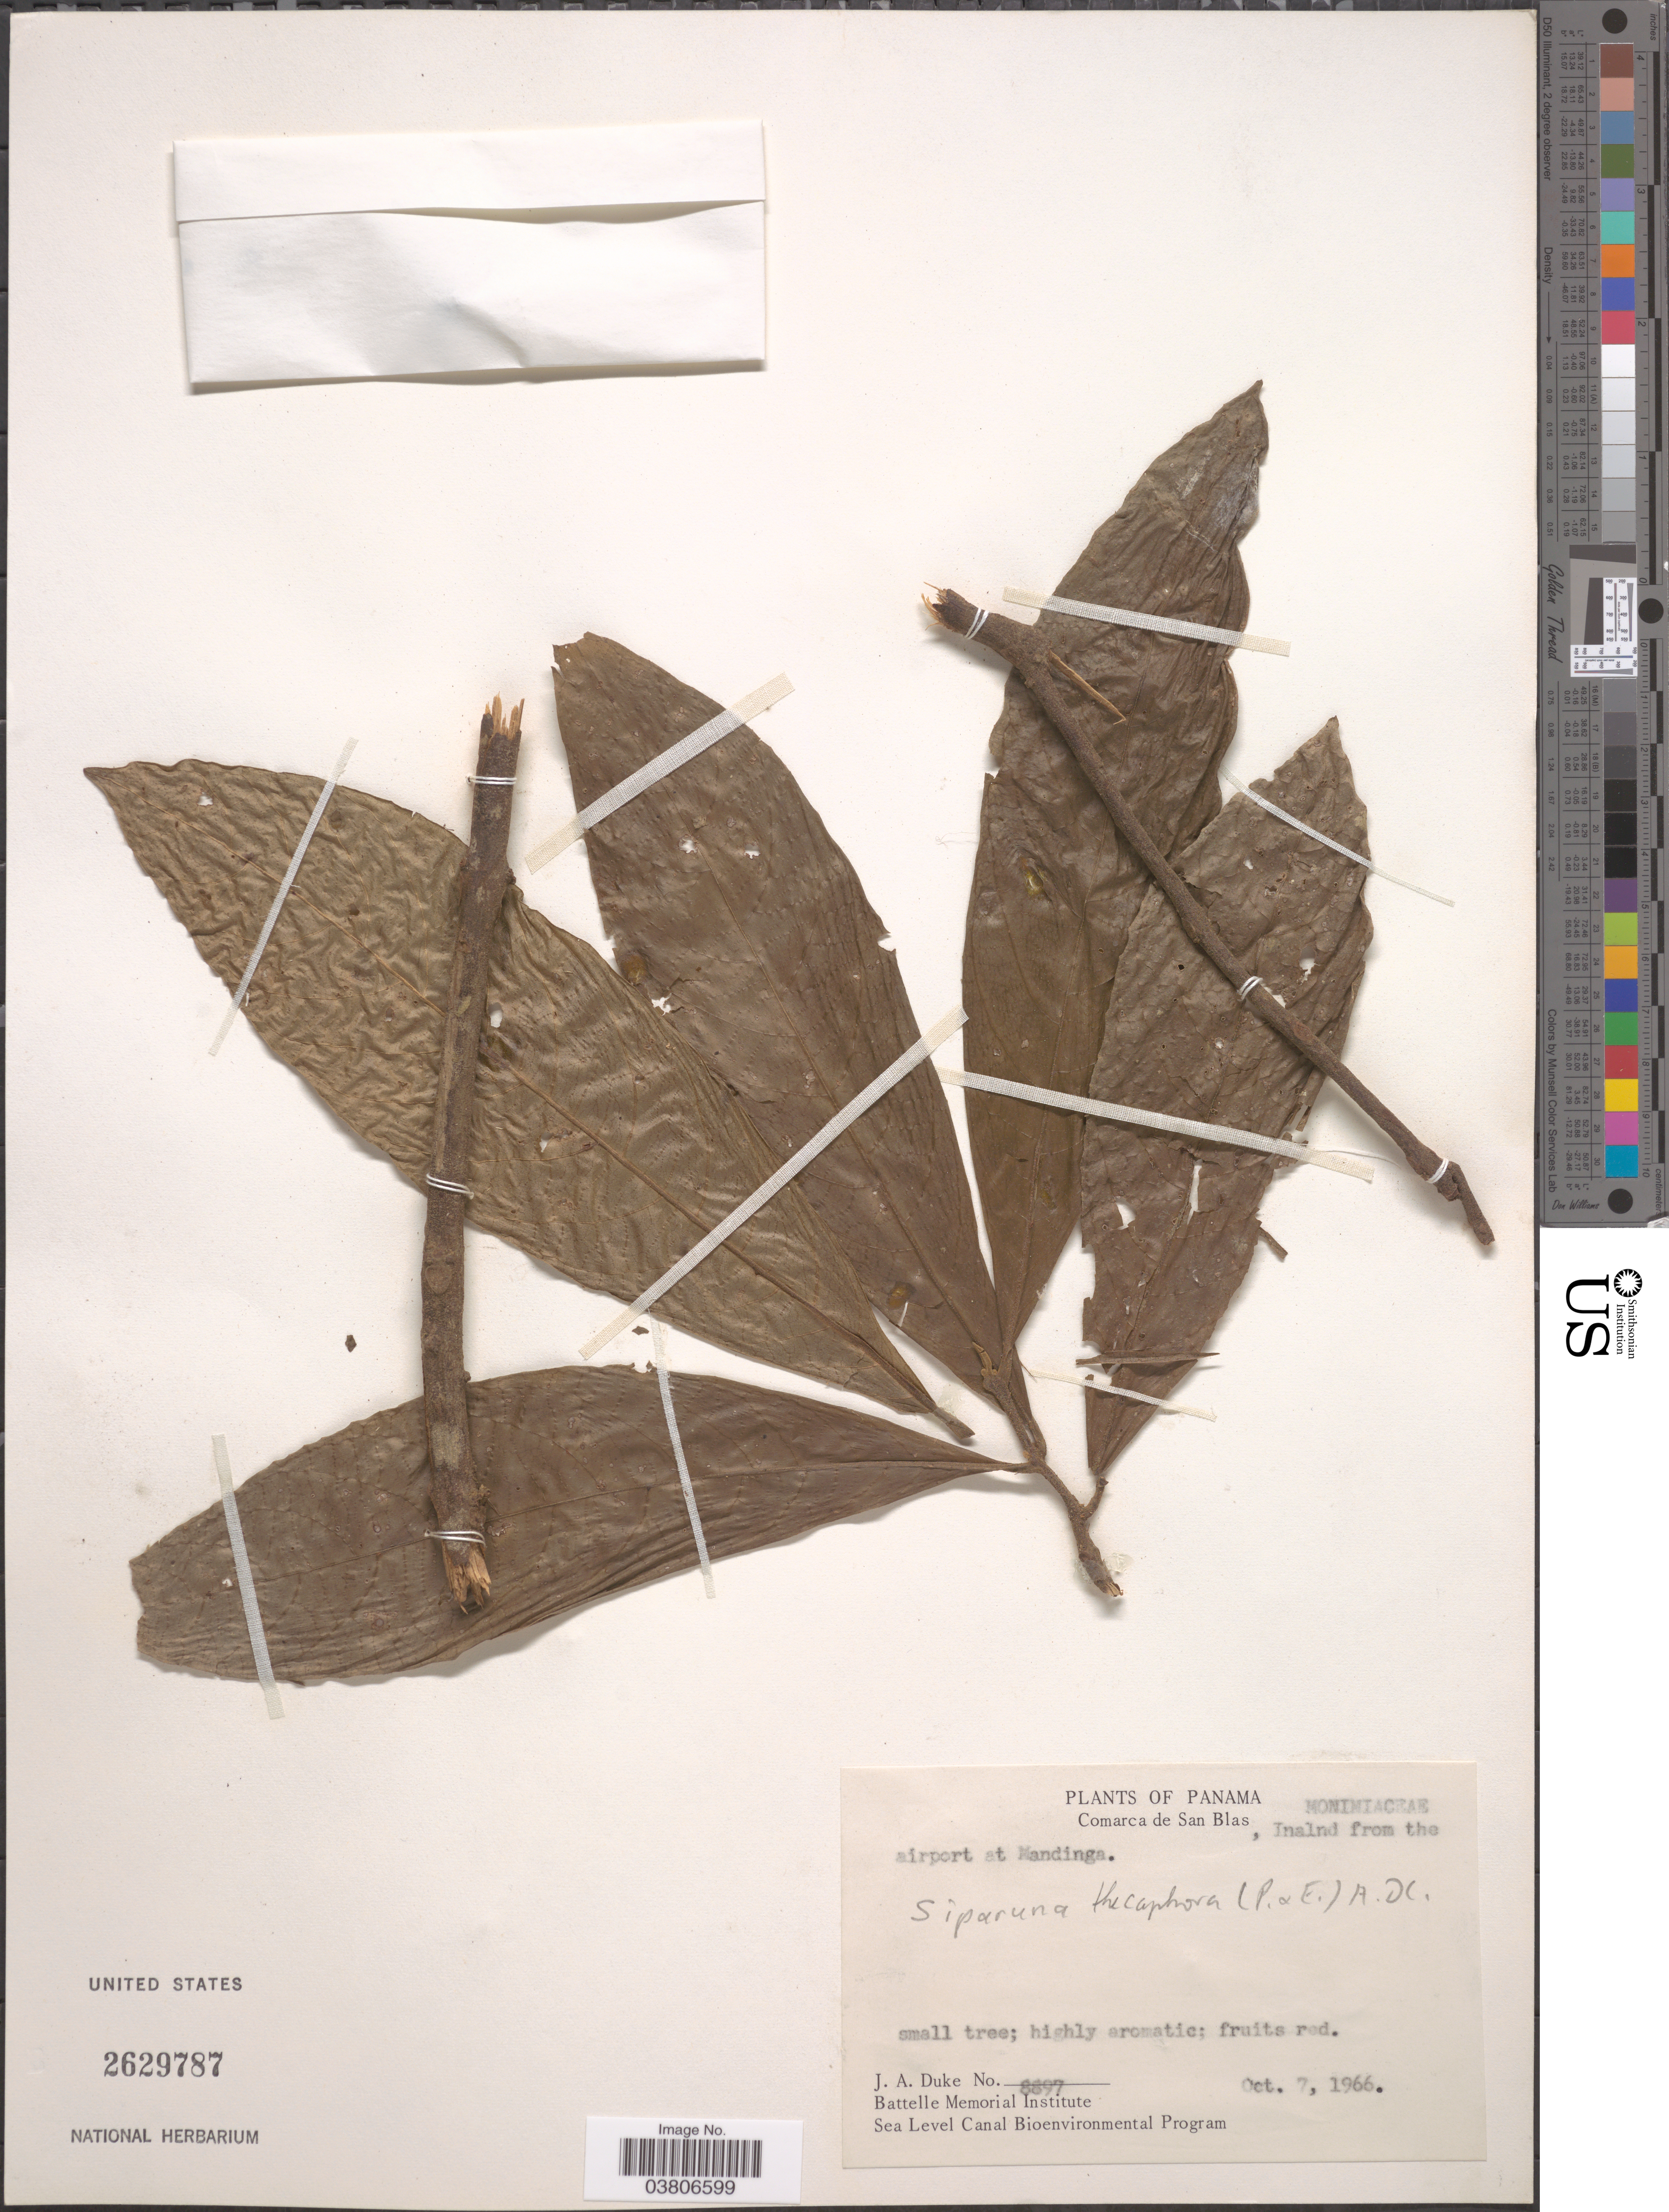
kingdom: Plantae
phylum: Tracheophyta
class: Magnoliopsida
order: Laurales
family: Siparunaceae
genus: Siparuna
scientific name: Siparuna thecaphora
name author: (Poepp. & Endl.) A. DC.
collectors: J. A. Duke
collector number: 8897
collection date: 1966-10-07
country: Panama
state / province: Kuna Yala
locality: Comarca de San Blas, Inalnd from the airport at Mandinga.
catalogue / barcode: US 2629787